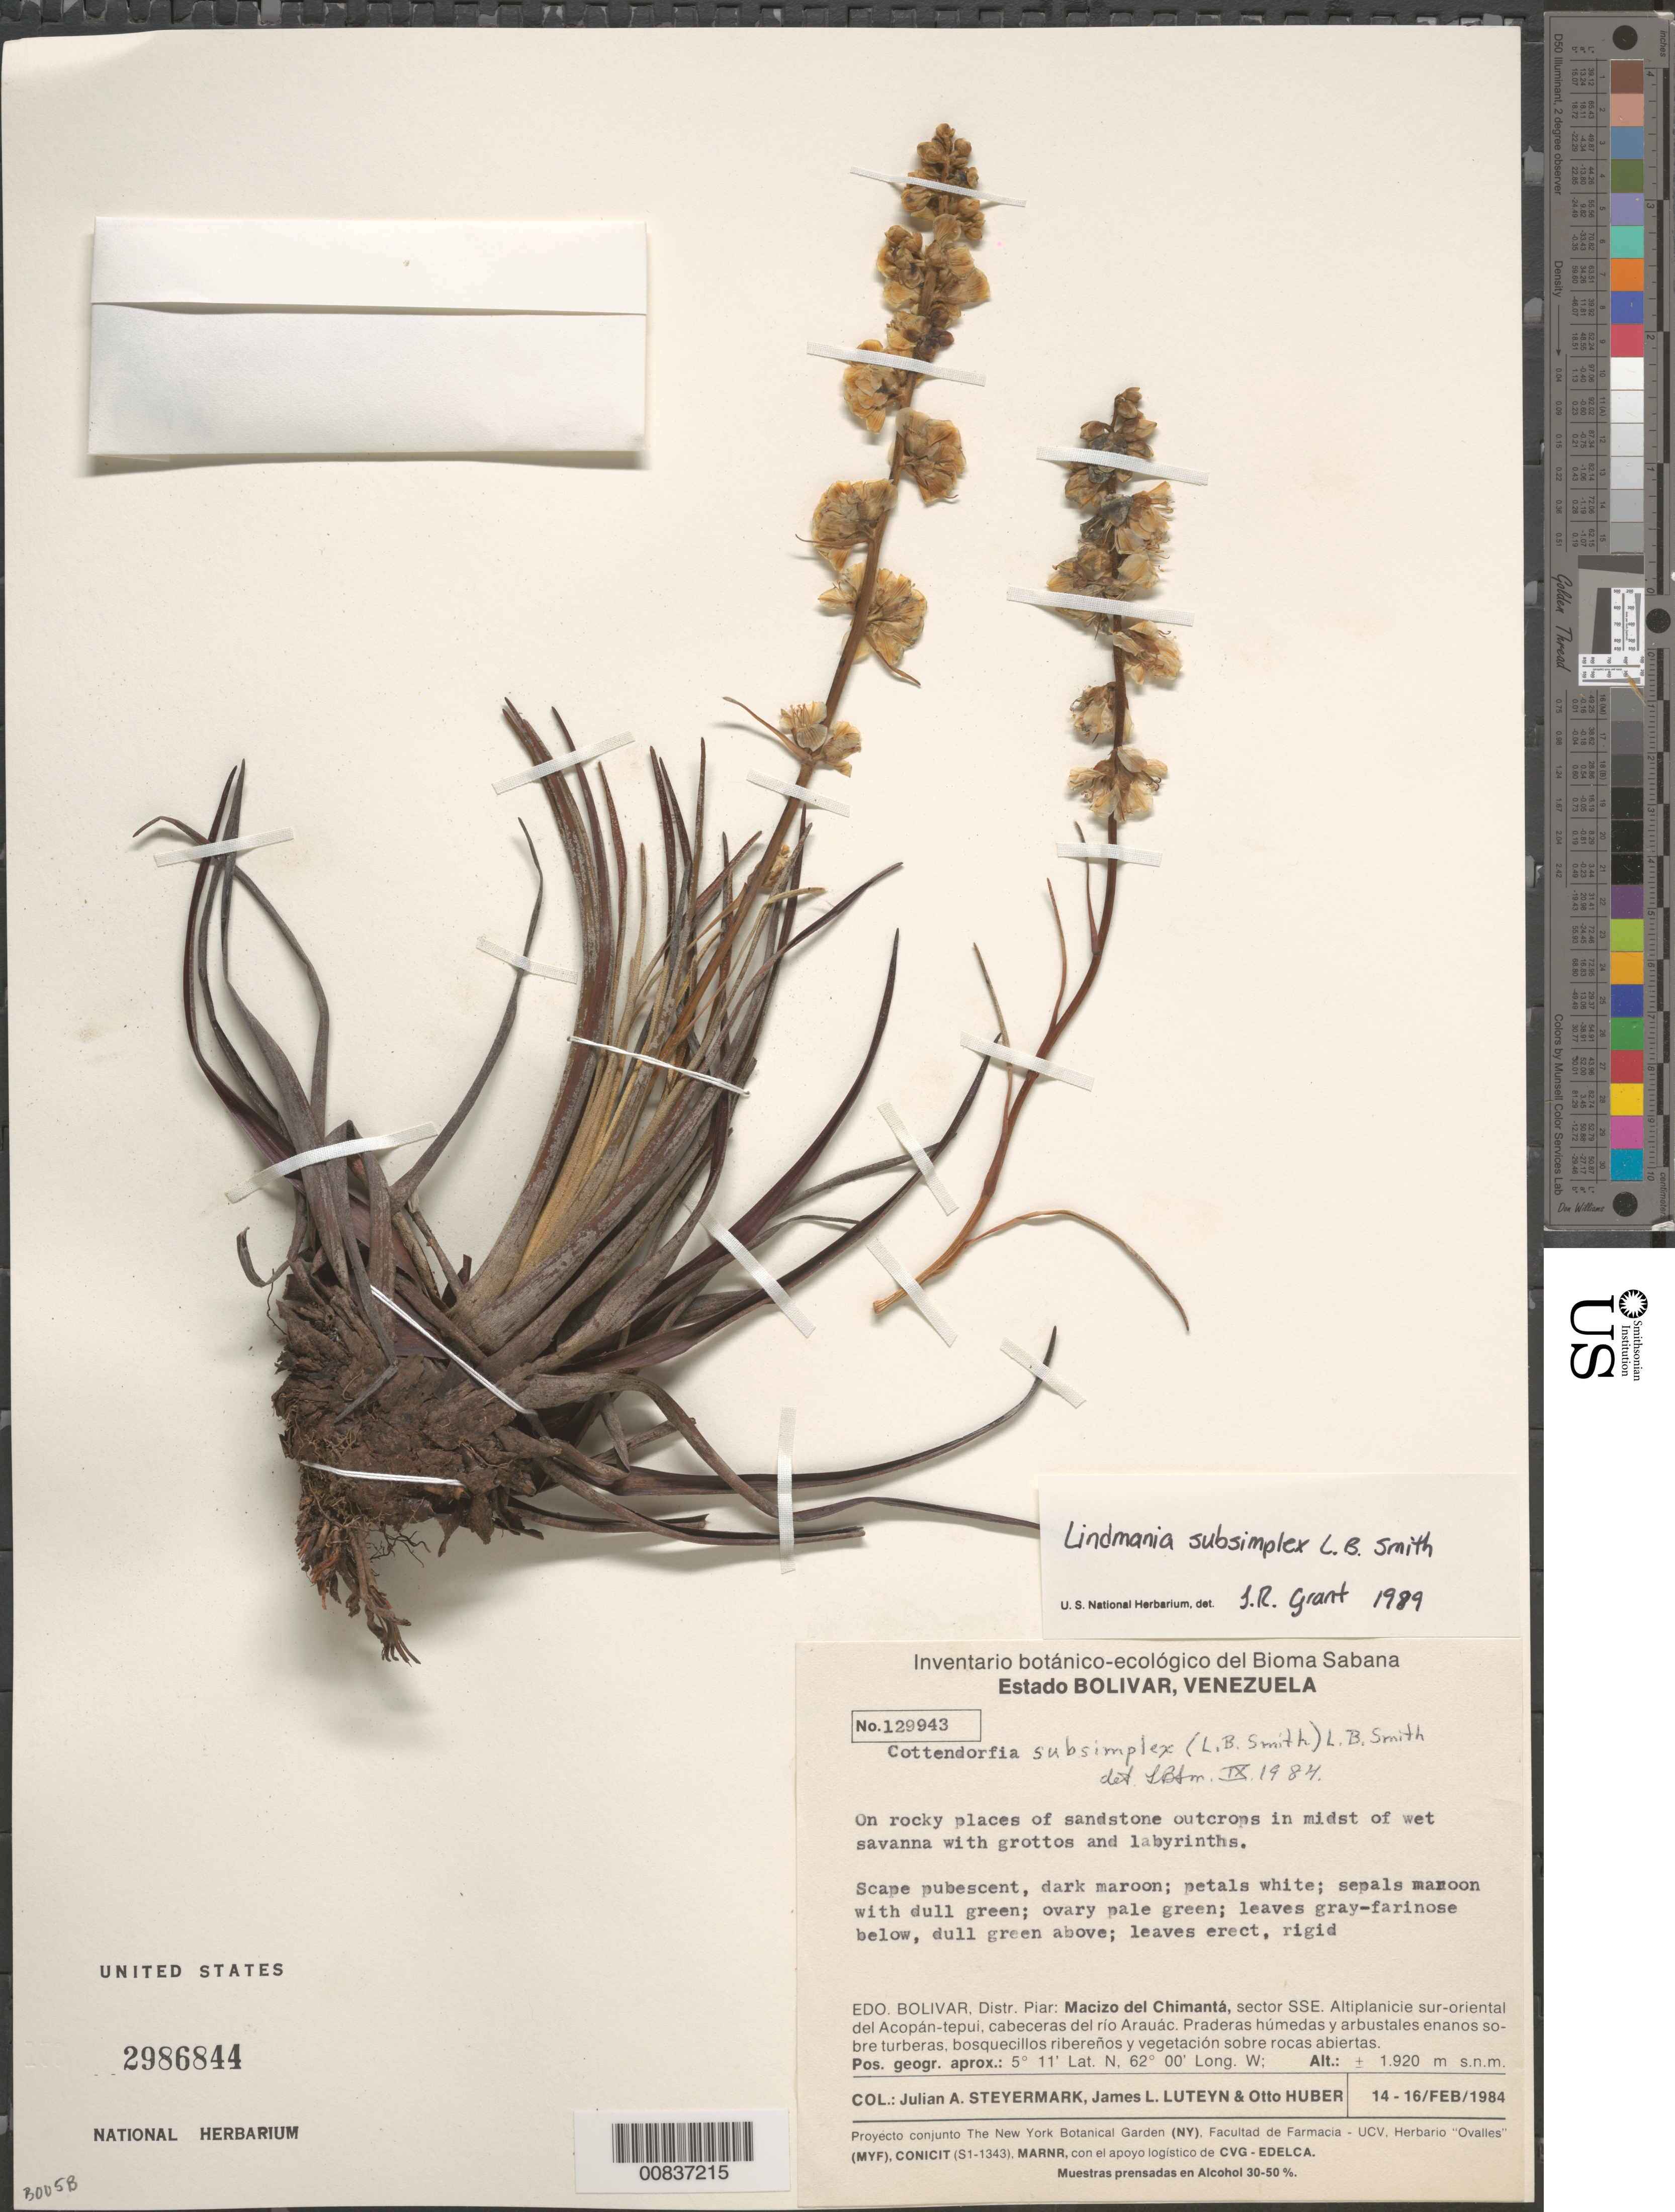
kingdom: Plantae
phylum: Tracheophyta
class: Liliopsida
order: Poales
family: Bromeliaceae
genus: Lindmania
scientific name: Lindmania subsimplex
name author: L.B. Sm.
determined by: Grant, J. R., (SWITZERLAND)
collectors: J. Steyermark, J. L. Luteyn & O. Huber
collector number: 129943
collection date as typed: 14-Feb-84 to 16-Feb-84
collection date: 1984-02-14/1984-02-16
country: Venezuela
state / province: Bolívar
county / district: Piar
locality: Macizo del Chimantá, sector SSE. Altiplanicie sur-oriental del Acopán-tepuí, cabeceras del río Arauác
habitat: Rocky places of sandstone outcrops in midst of wet savanna with grottos and labyrinths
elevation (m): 1920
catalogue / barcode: US 2986844